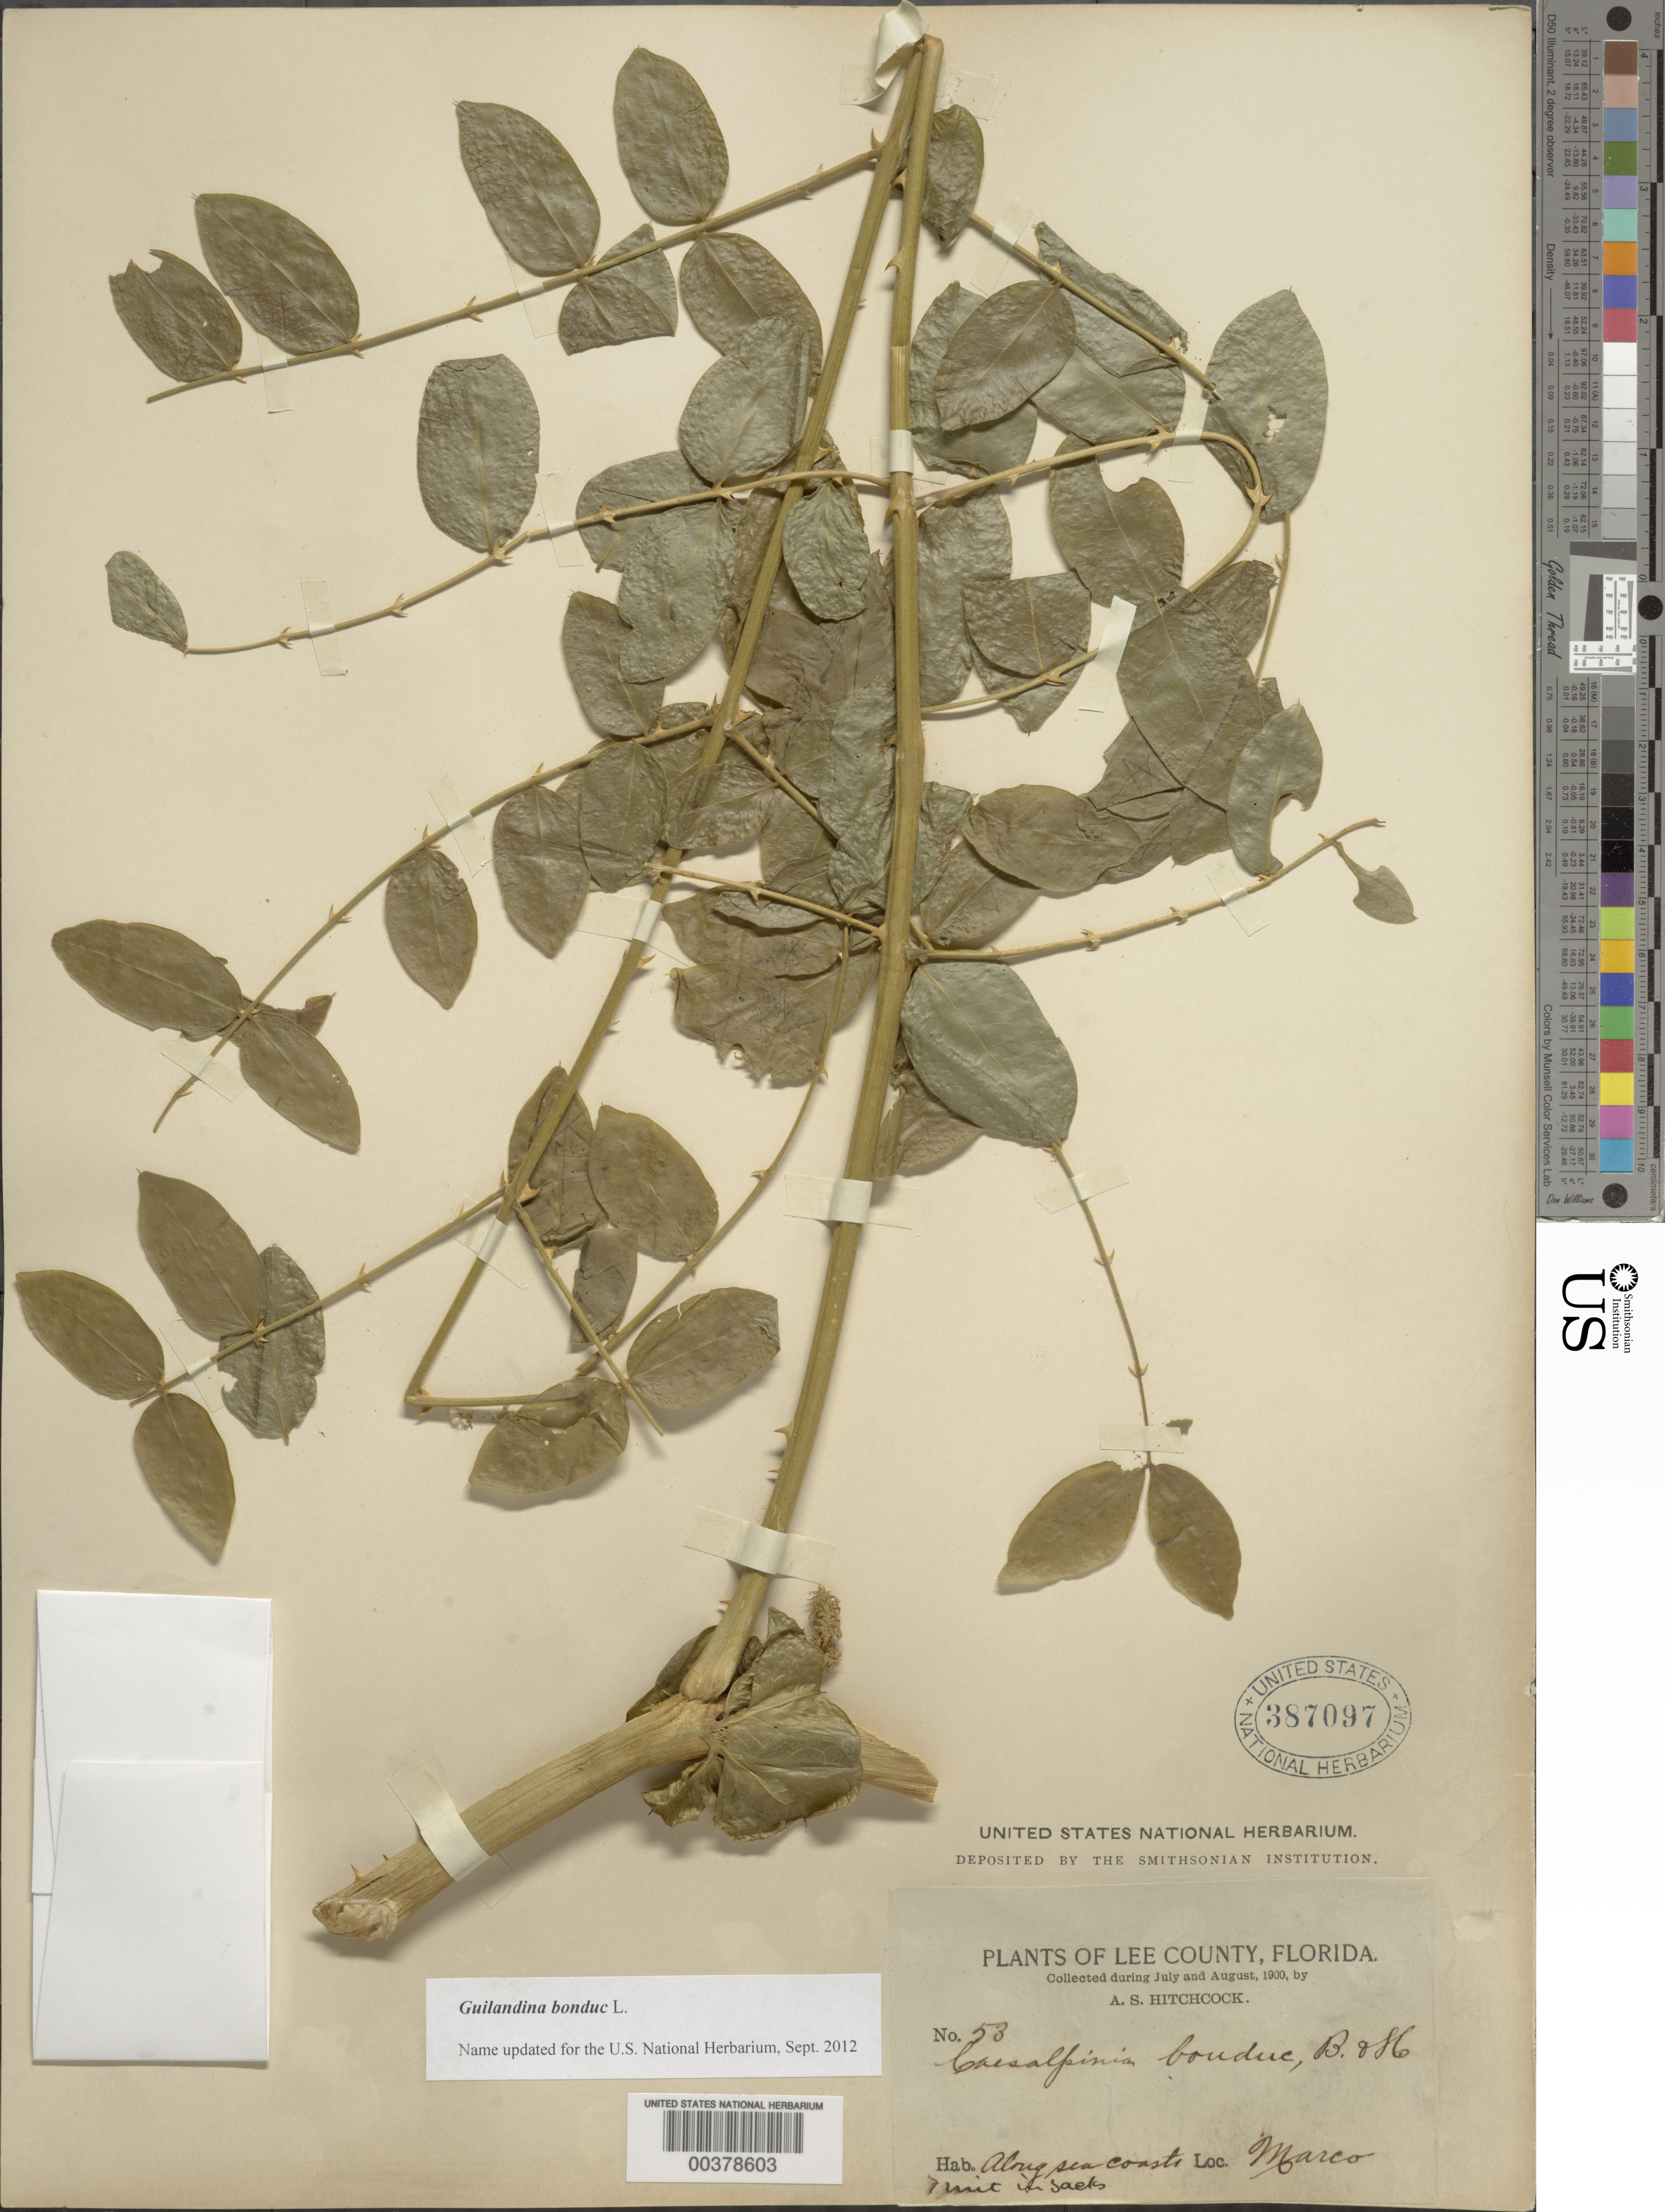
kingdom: Plantae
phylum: Tracheophyta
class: Magnoliopsida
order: Fabales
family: Fabaceae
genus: Guilandina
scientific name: Guilandina bonduc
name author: L.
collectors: A. S. Hitchcock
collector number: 53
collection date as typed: Jul 1900 to -- Aug 1900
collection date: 1900-07/1900-08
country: United States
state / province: Florida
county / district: Lee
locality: Marco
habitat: Along sea coasts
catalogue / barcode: US 387097